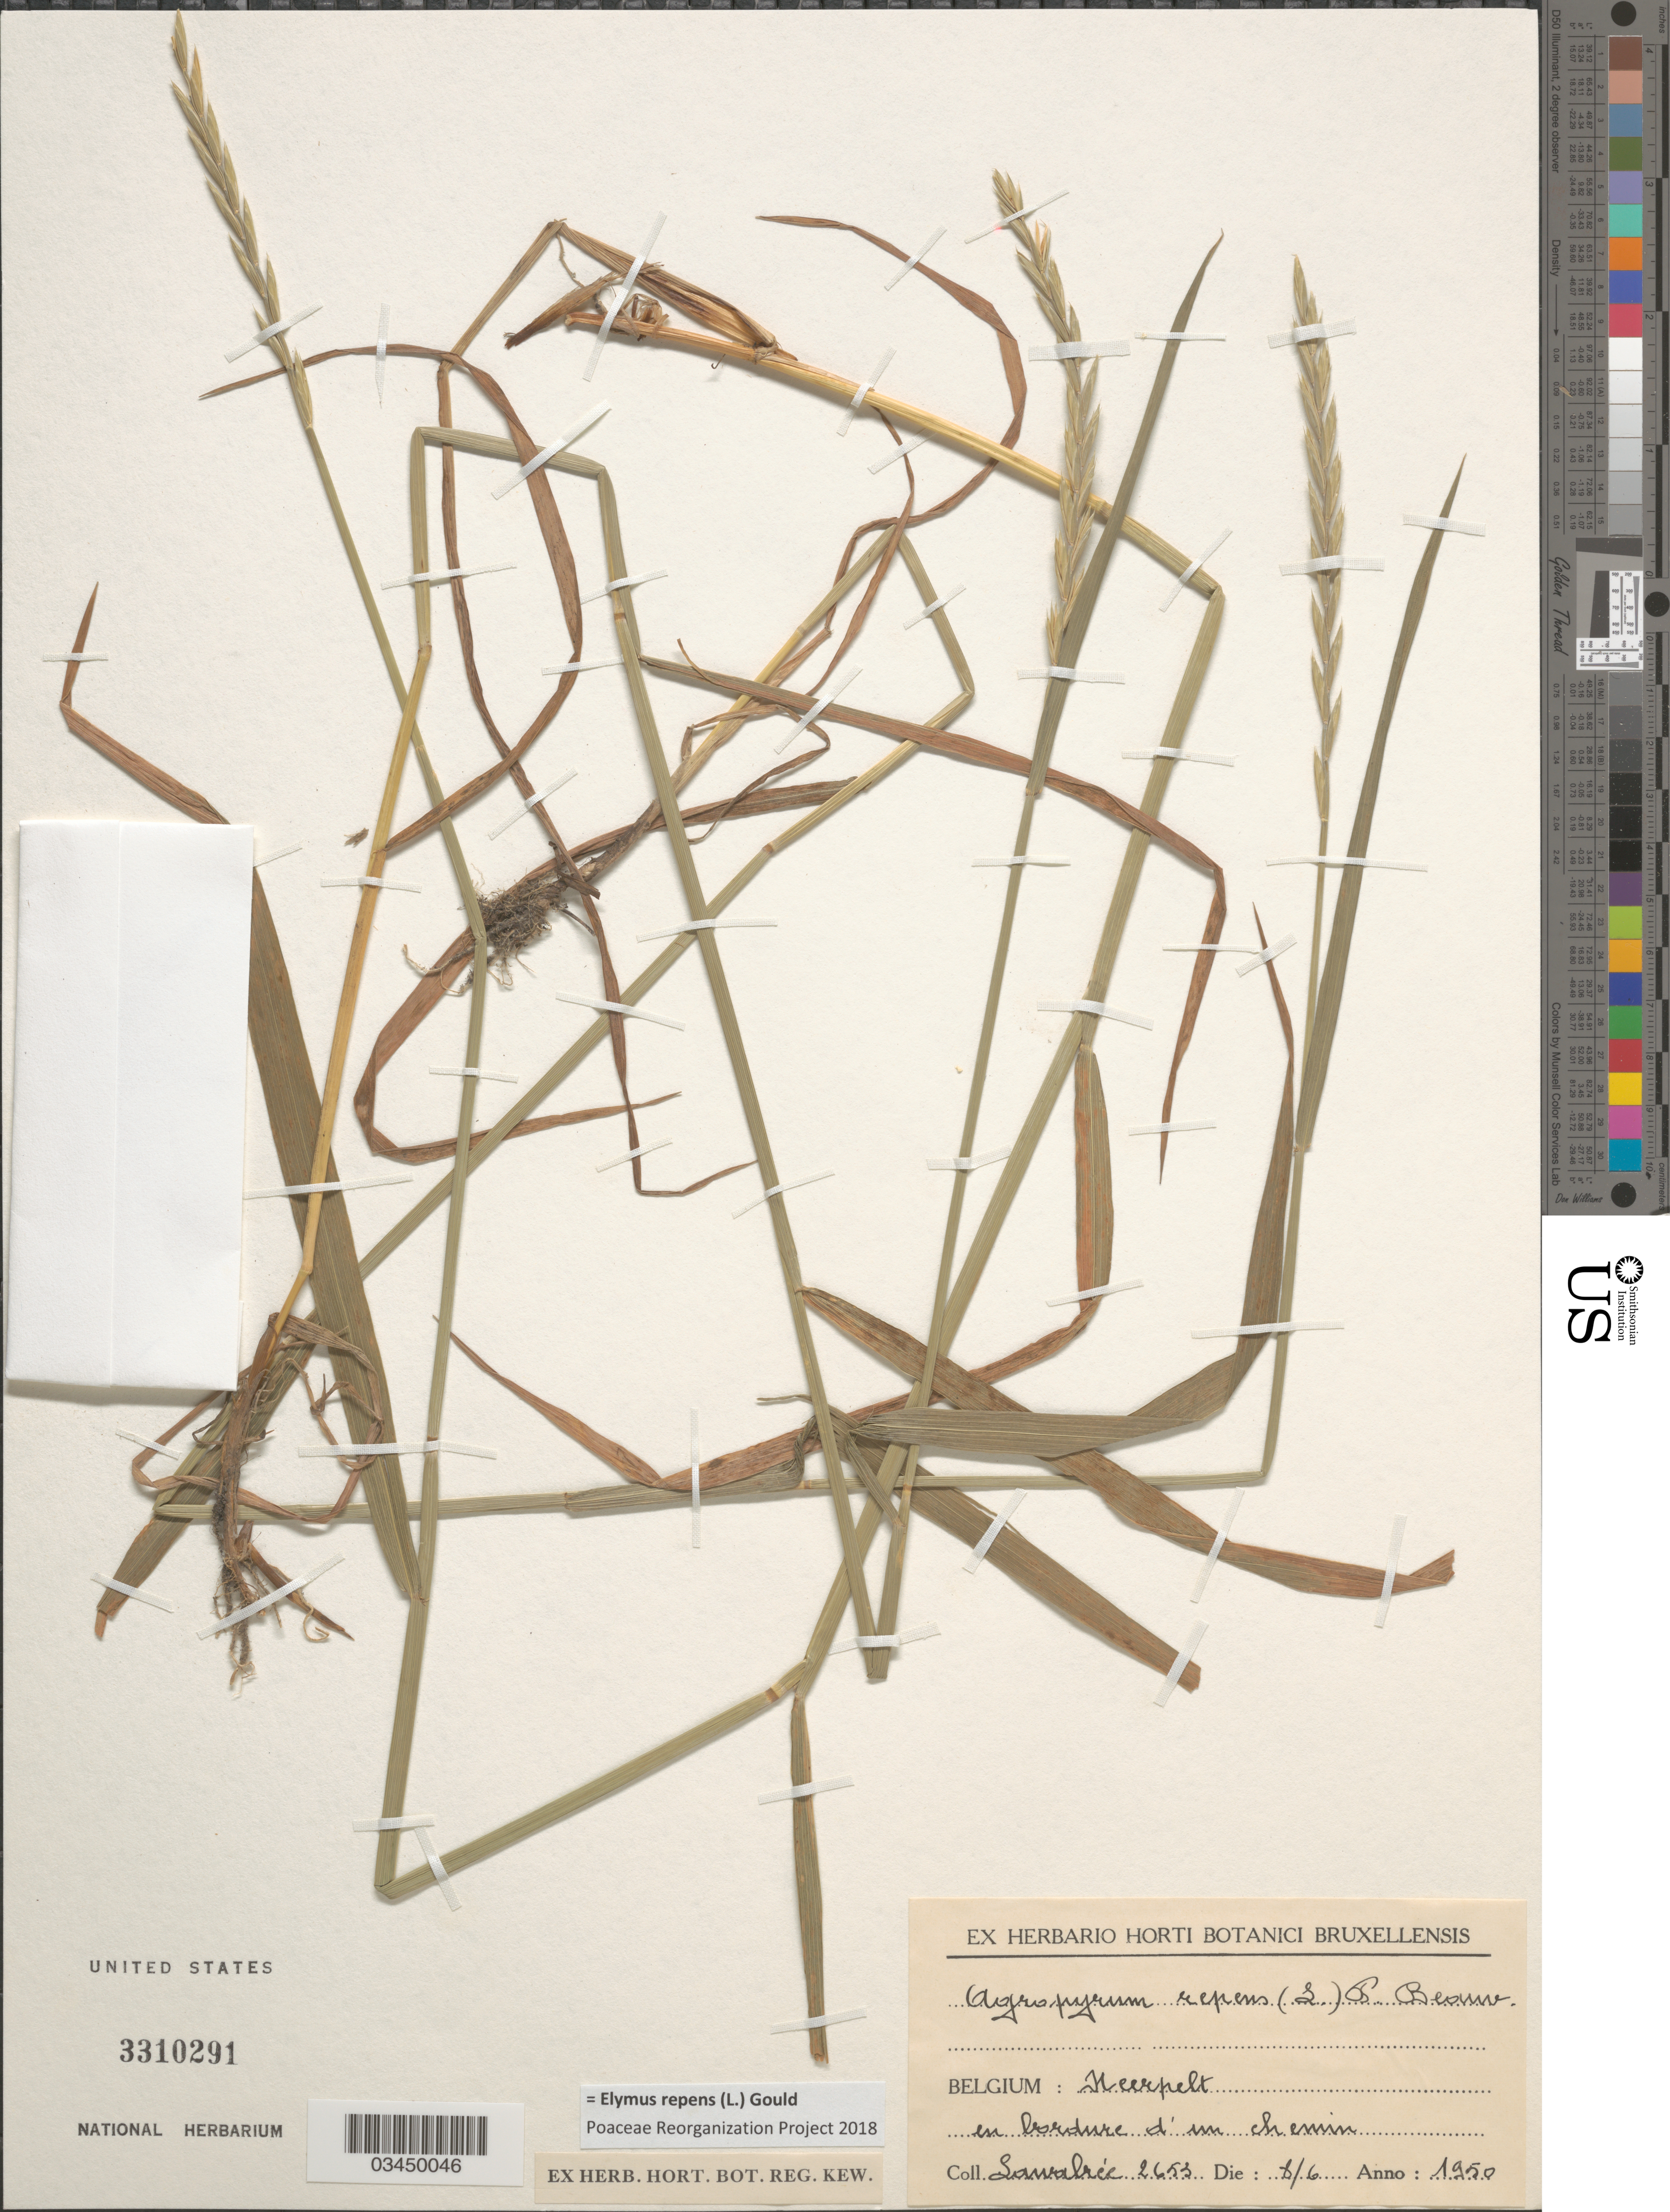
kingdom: Plantae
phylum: Tracheophyta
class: Liliopsida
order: Poales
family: Poaceae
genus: Elymus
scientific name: Elymus repens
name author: (L.) Gould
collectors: Lawalrée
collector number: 2653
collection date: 1950-06-08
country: Belgium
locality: Neerpelt en bordure d'un chemin.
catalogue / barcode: US 3310291